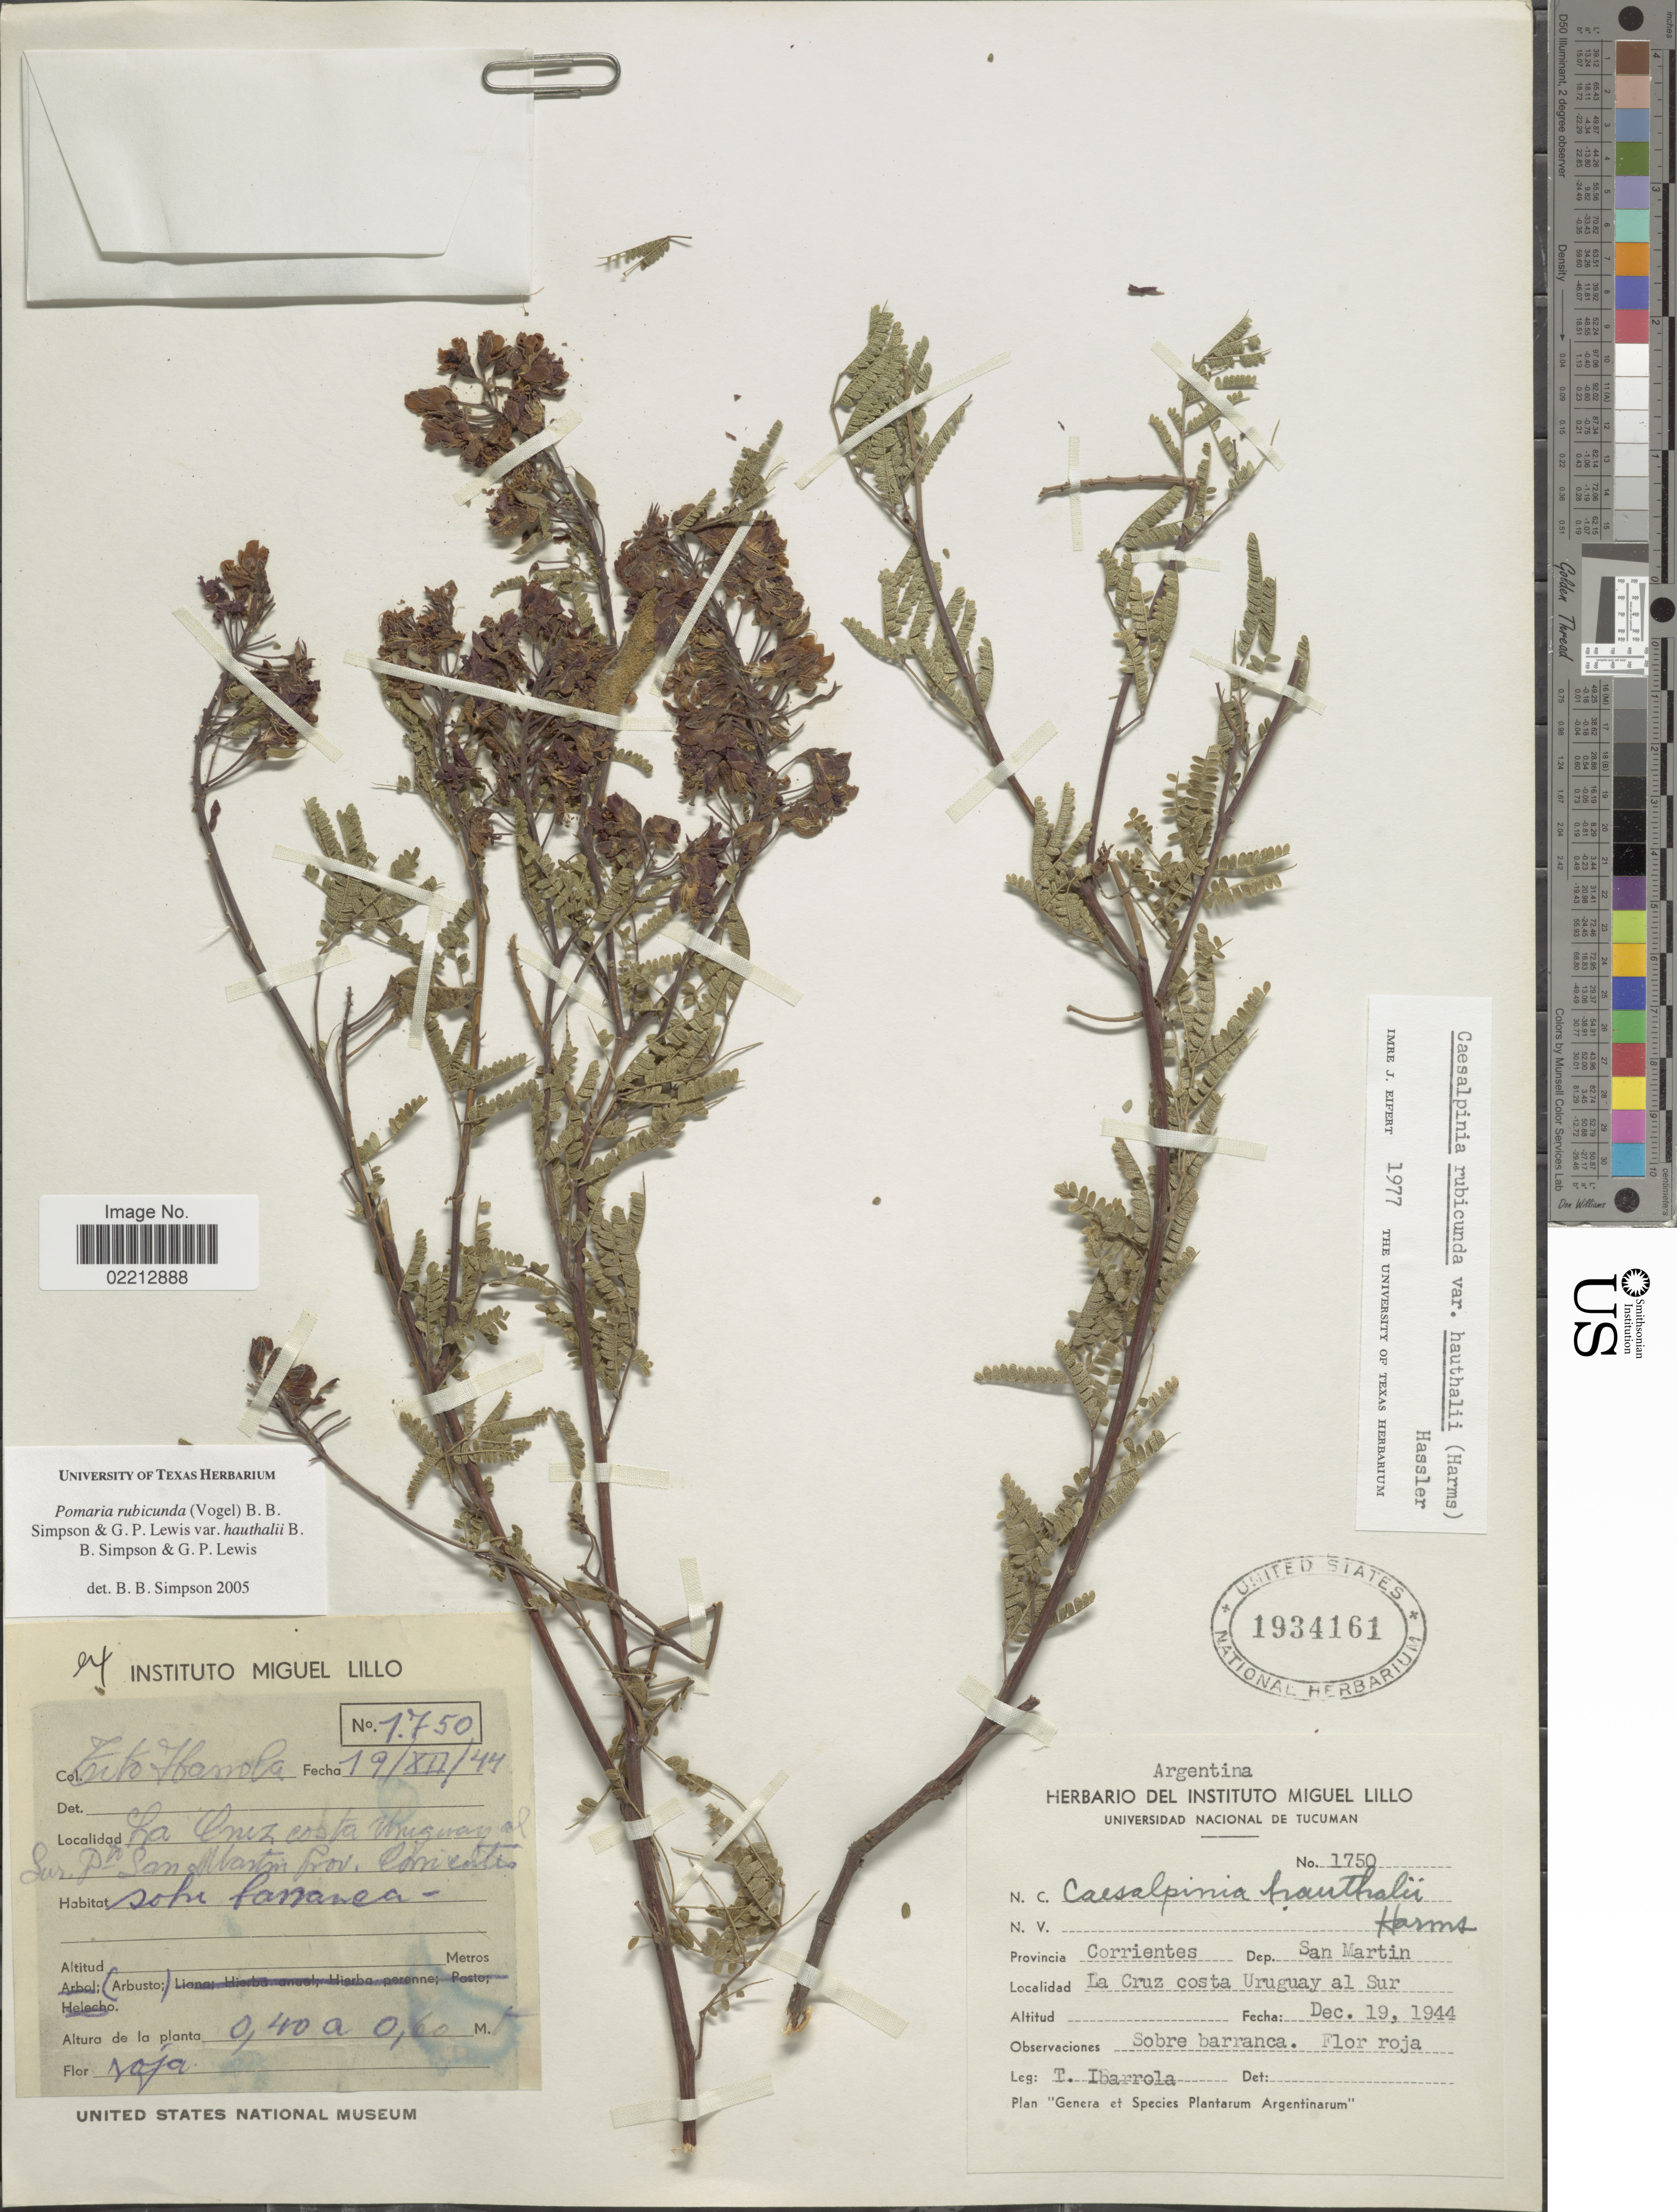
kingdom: Plantae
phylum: Tracheophyta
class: Magnoliopsida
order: Fabales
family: Fabaceae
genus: Pomaria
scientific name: Pomaria rubicunda var. hauthalii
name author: (Harms) B.B. Simpson & G.P. Lewis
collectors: T. Ibarrola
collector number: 1750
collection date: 1944-12-19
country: Argentina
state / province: Corrientes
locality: Dep. San Martin, La Cruz costa Uruguay al Sur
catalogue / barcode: US 1934161